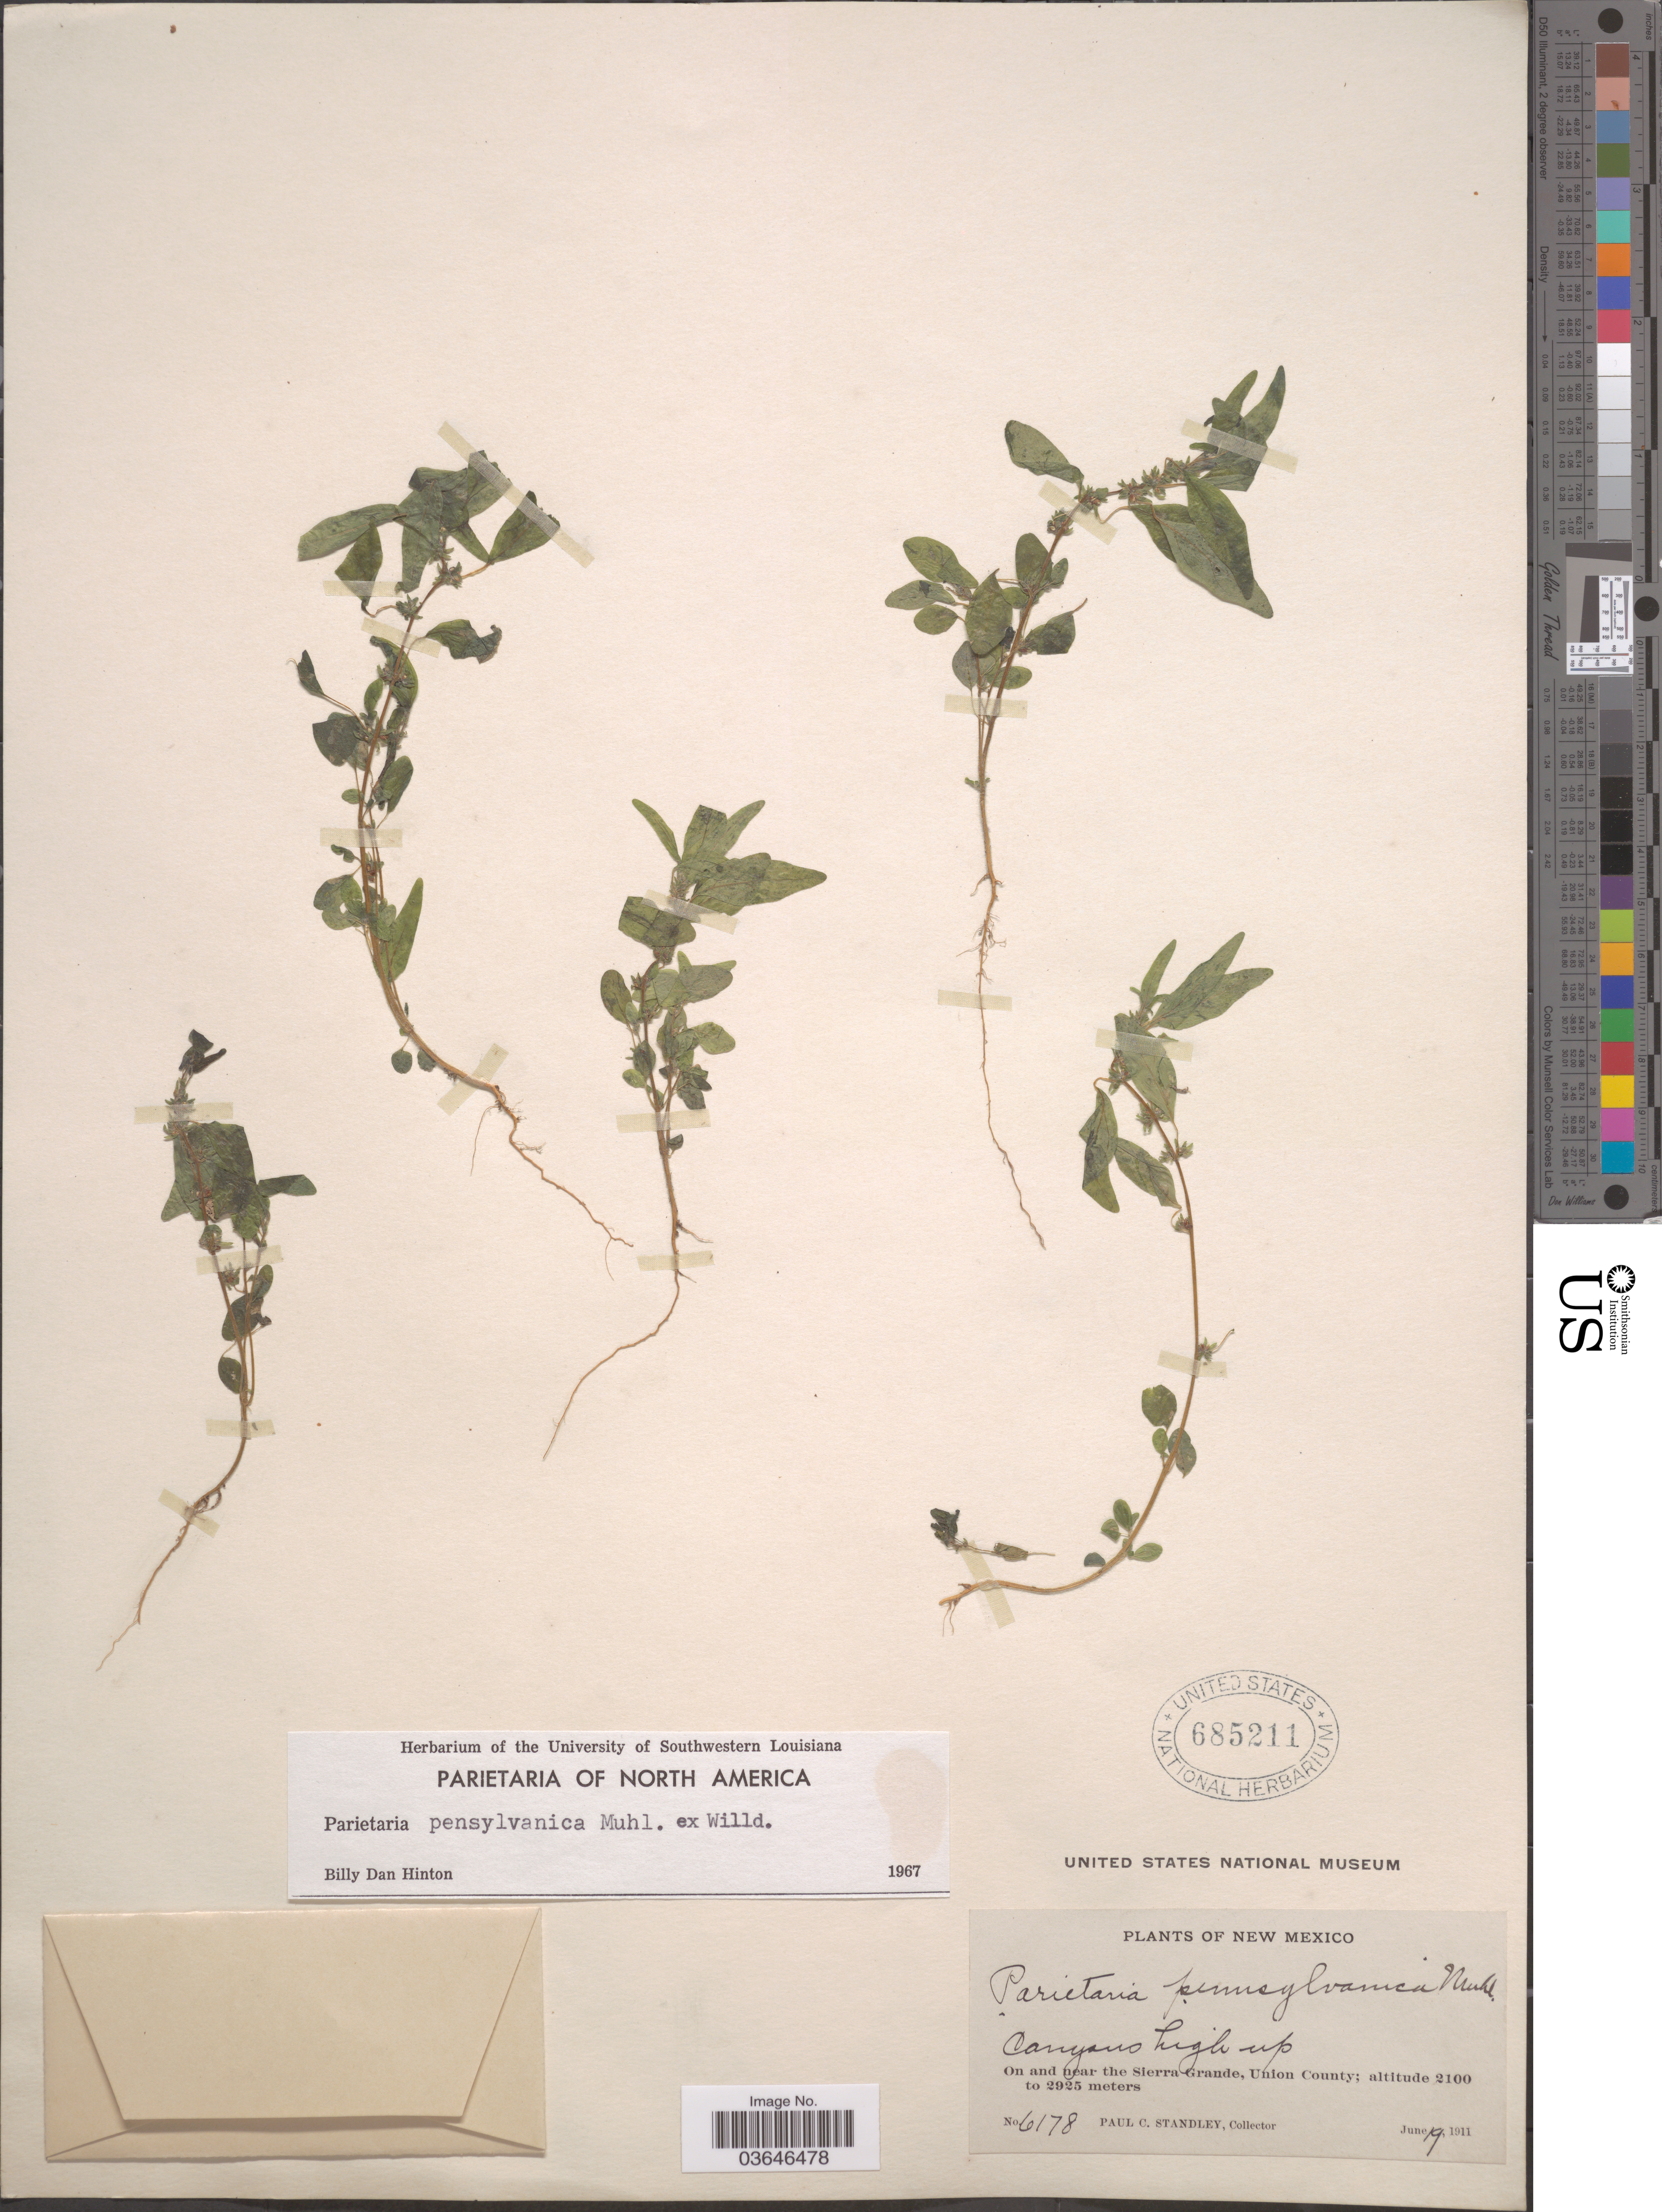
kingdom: Plantae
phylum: Tracheophyta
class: Magnoliopsida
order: Rosales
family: Urticaceae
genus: Parietaria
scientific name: Parietaria pensylvanica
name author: Muhl. ex Willd.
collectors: P. C. Standley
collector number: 6178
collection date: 1911-06-19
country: United States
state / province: New Mexico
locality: Canyons high up. On and near the Sierra Grande, Union County.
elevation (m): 2100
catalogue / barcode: US 685211